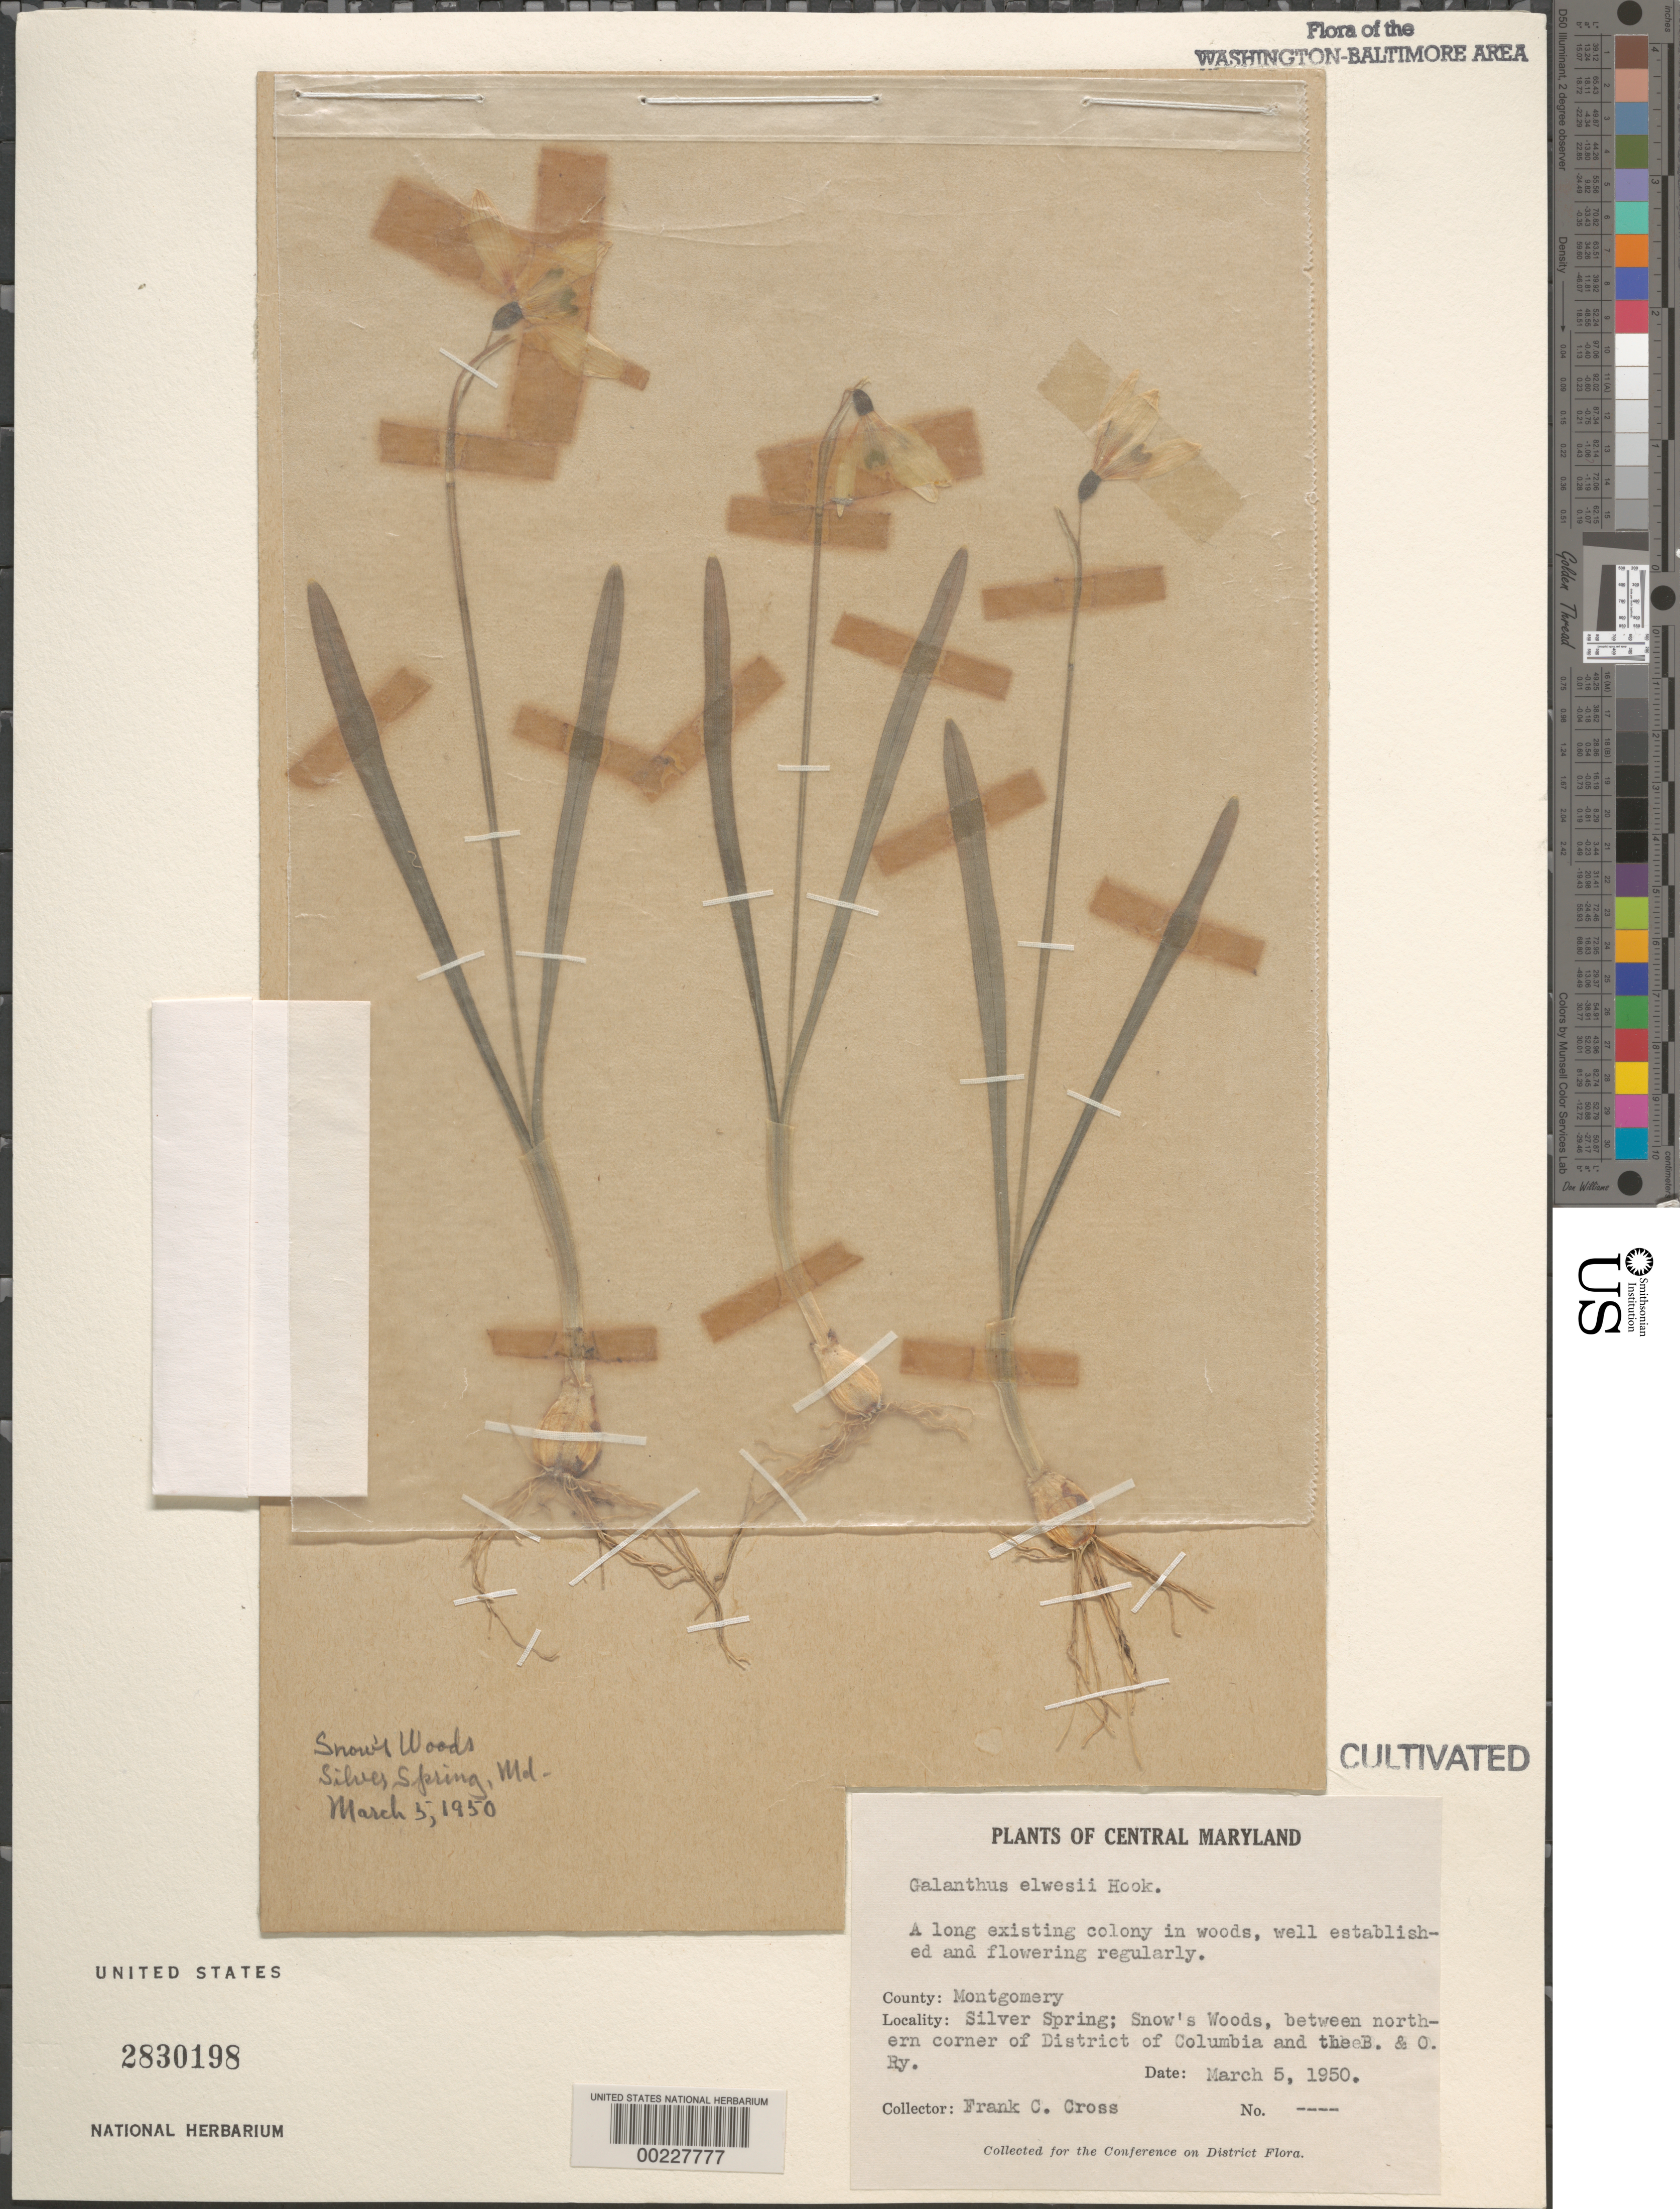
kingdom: Plantae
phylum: Tracheophyta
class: Liliopsida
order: Asparagales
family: Amaryllidaceae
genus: Galanthus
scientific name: Galanthus elwesii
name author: Hook. f.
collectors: F. Cross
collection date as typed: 05 Mar 1950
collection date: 1950-03-05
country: United States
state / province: Maryland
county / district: Montgomery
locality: Silver Spring, Snow's Woods, between northern corner of D.C. & B & O Ry.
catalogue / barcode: US 2830198